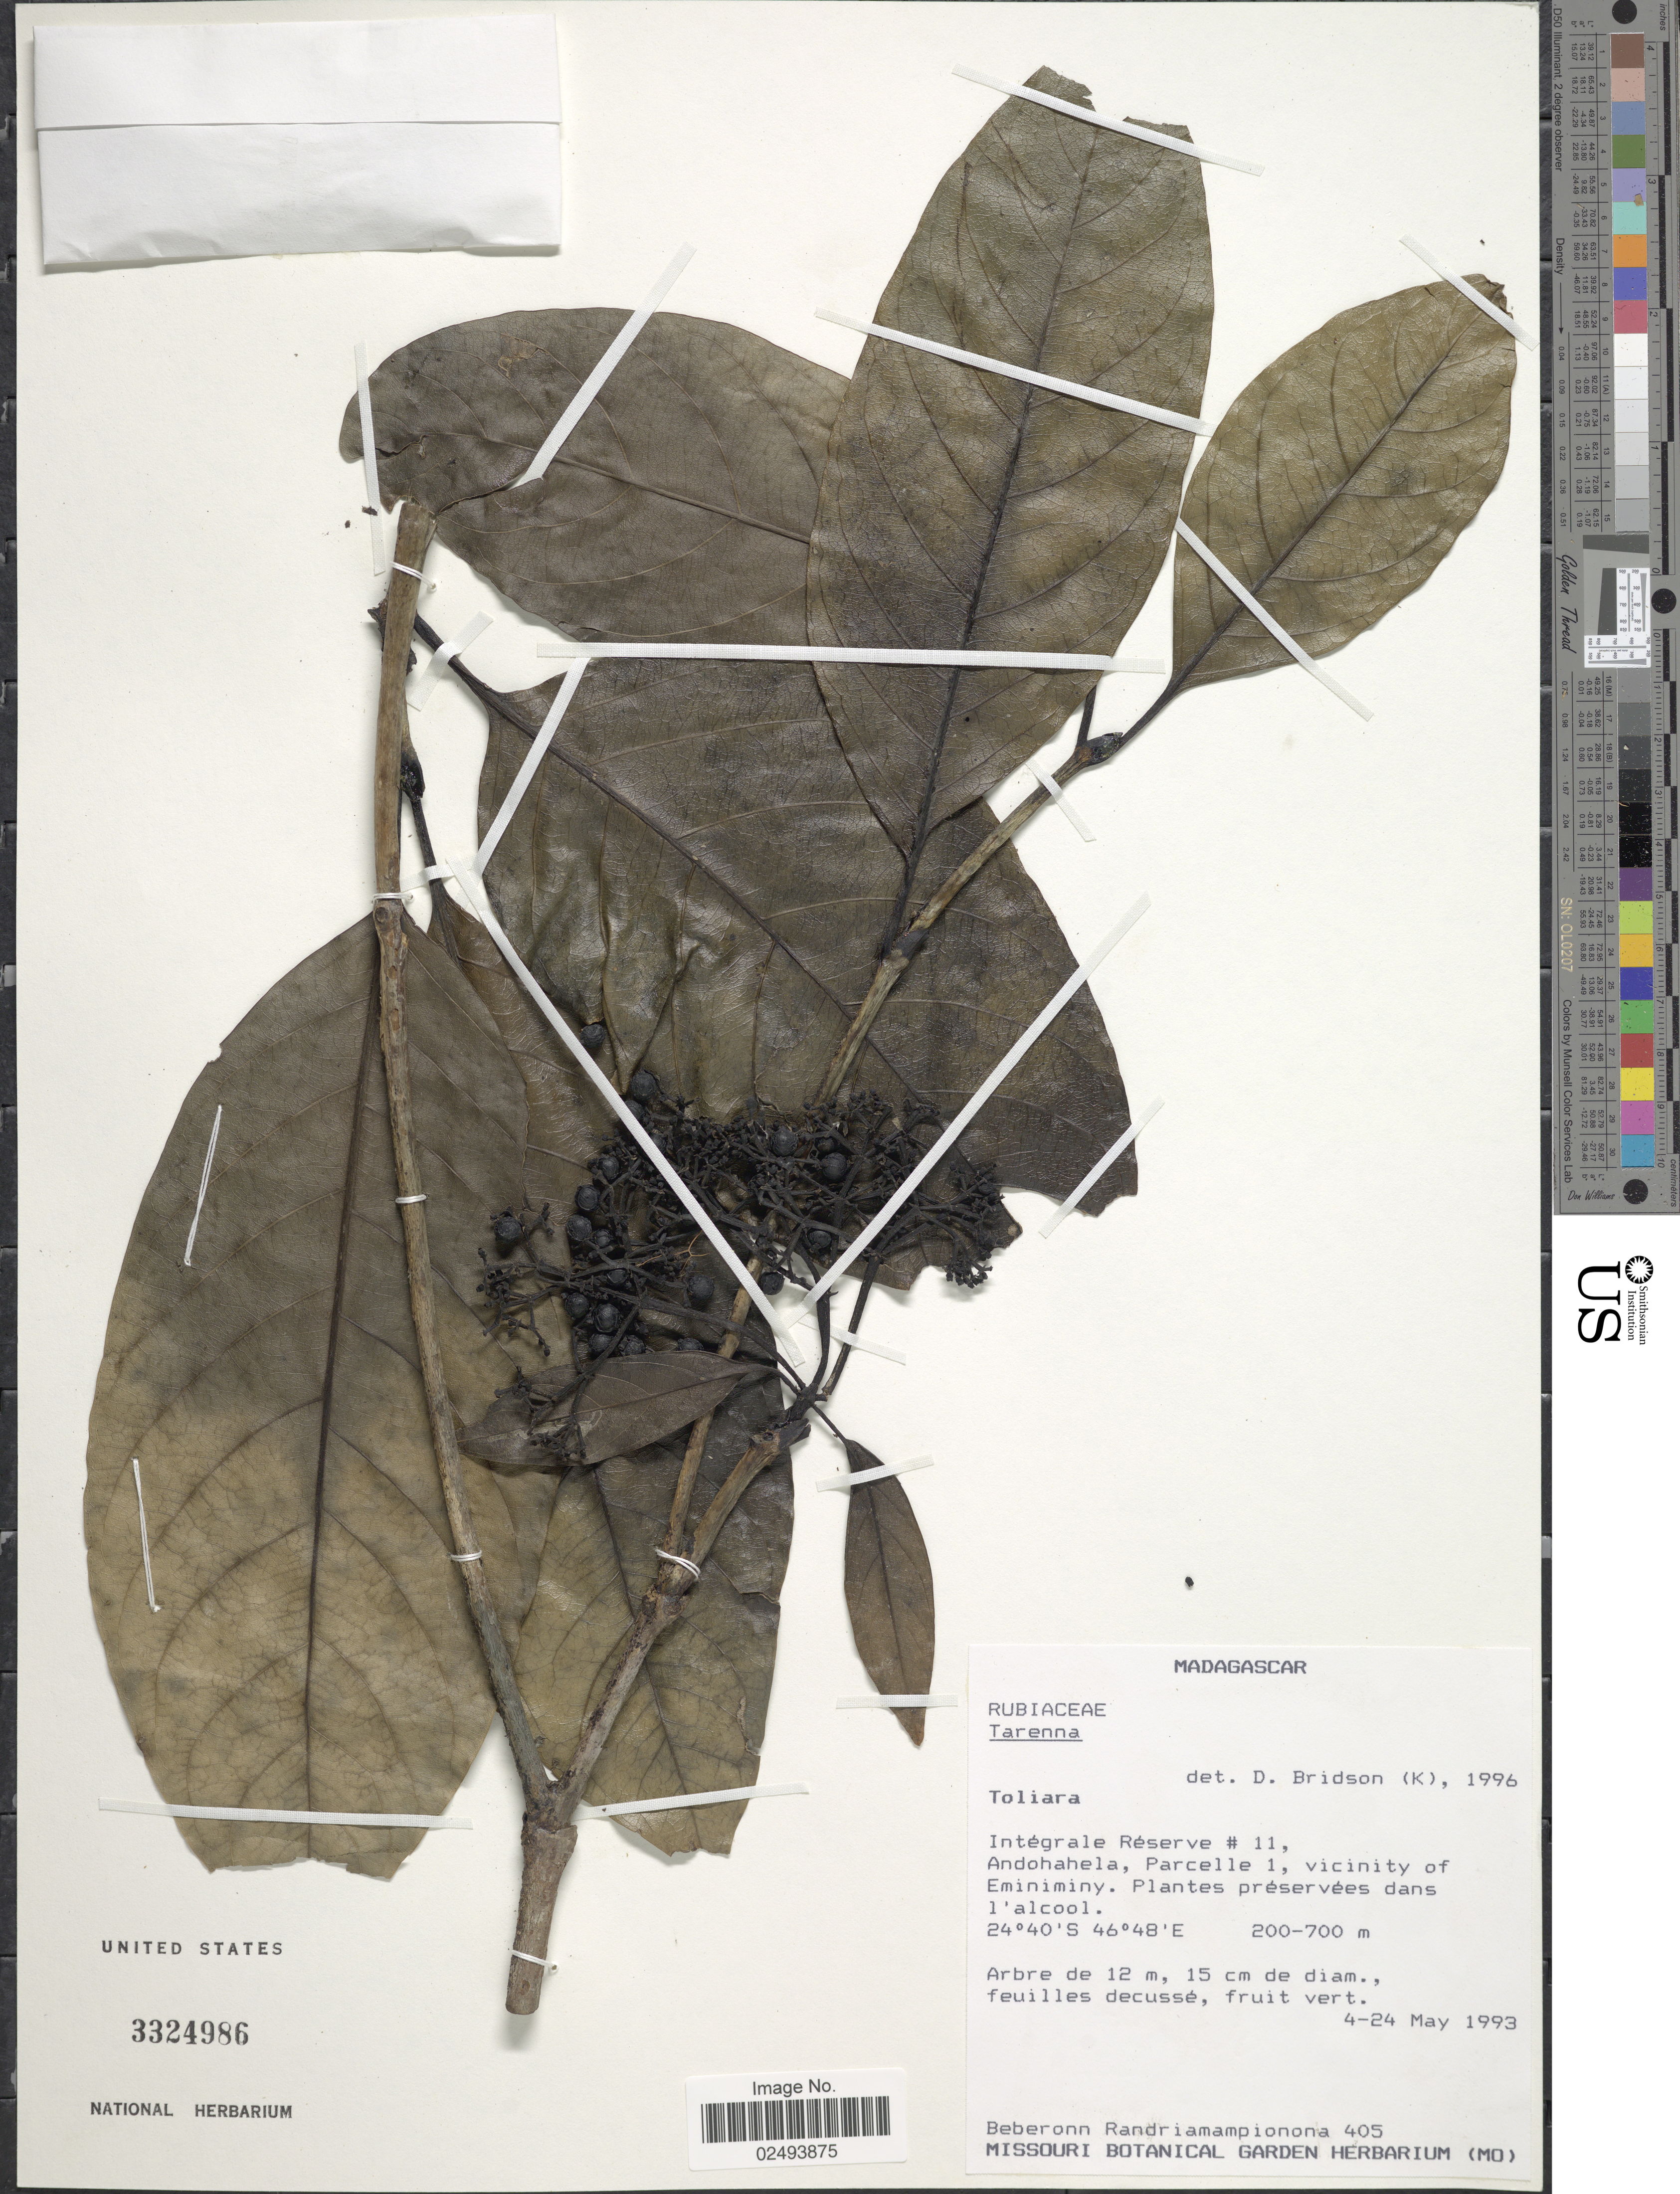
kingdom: Plantae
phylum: Tracheophyta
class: Magnoliopsida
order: Gentianales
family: Rubiaceae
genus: Tarenna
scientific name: Tarenna sp.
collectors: B. Randriamampionona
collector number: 405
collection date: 1993-05-04/1993-05-24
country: Madagascar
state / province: Anosy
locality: Integrale Reserve#11, Andohela, Parcelle 1, vicinity of Eminiminy. Plantes preservees dans l' alcool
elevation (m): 200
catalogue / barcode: US 3324986